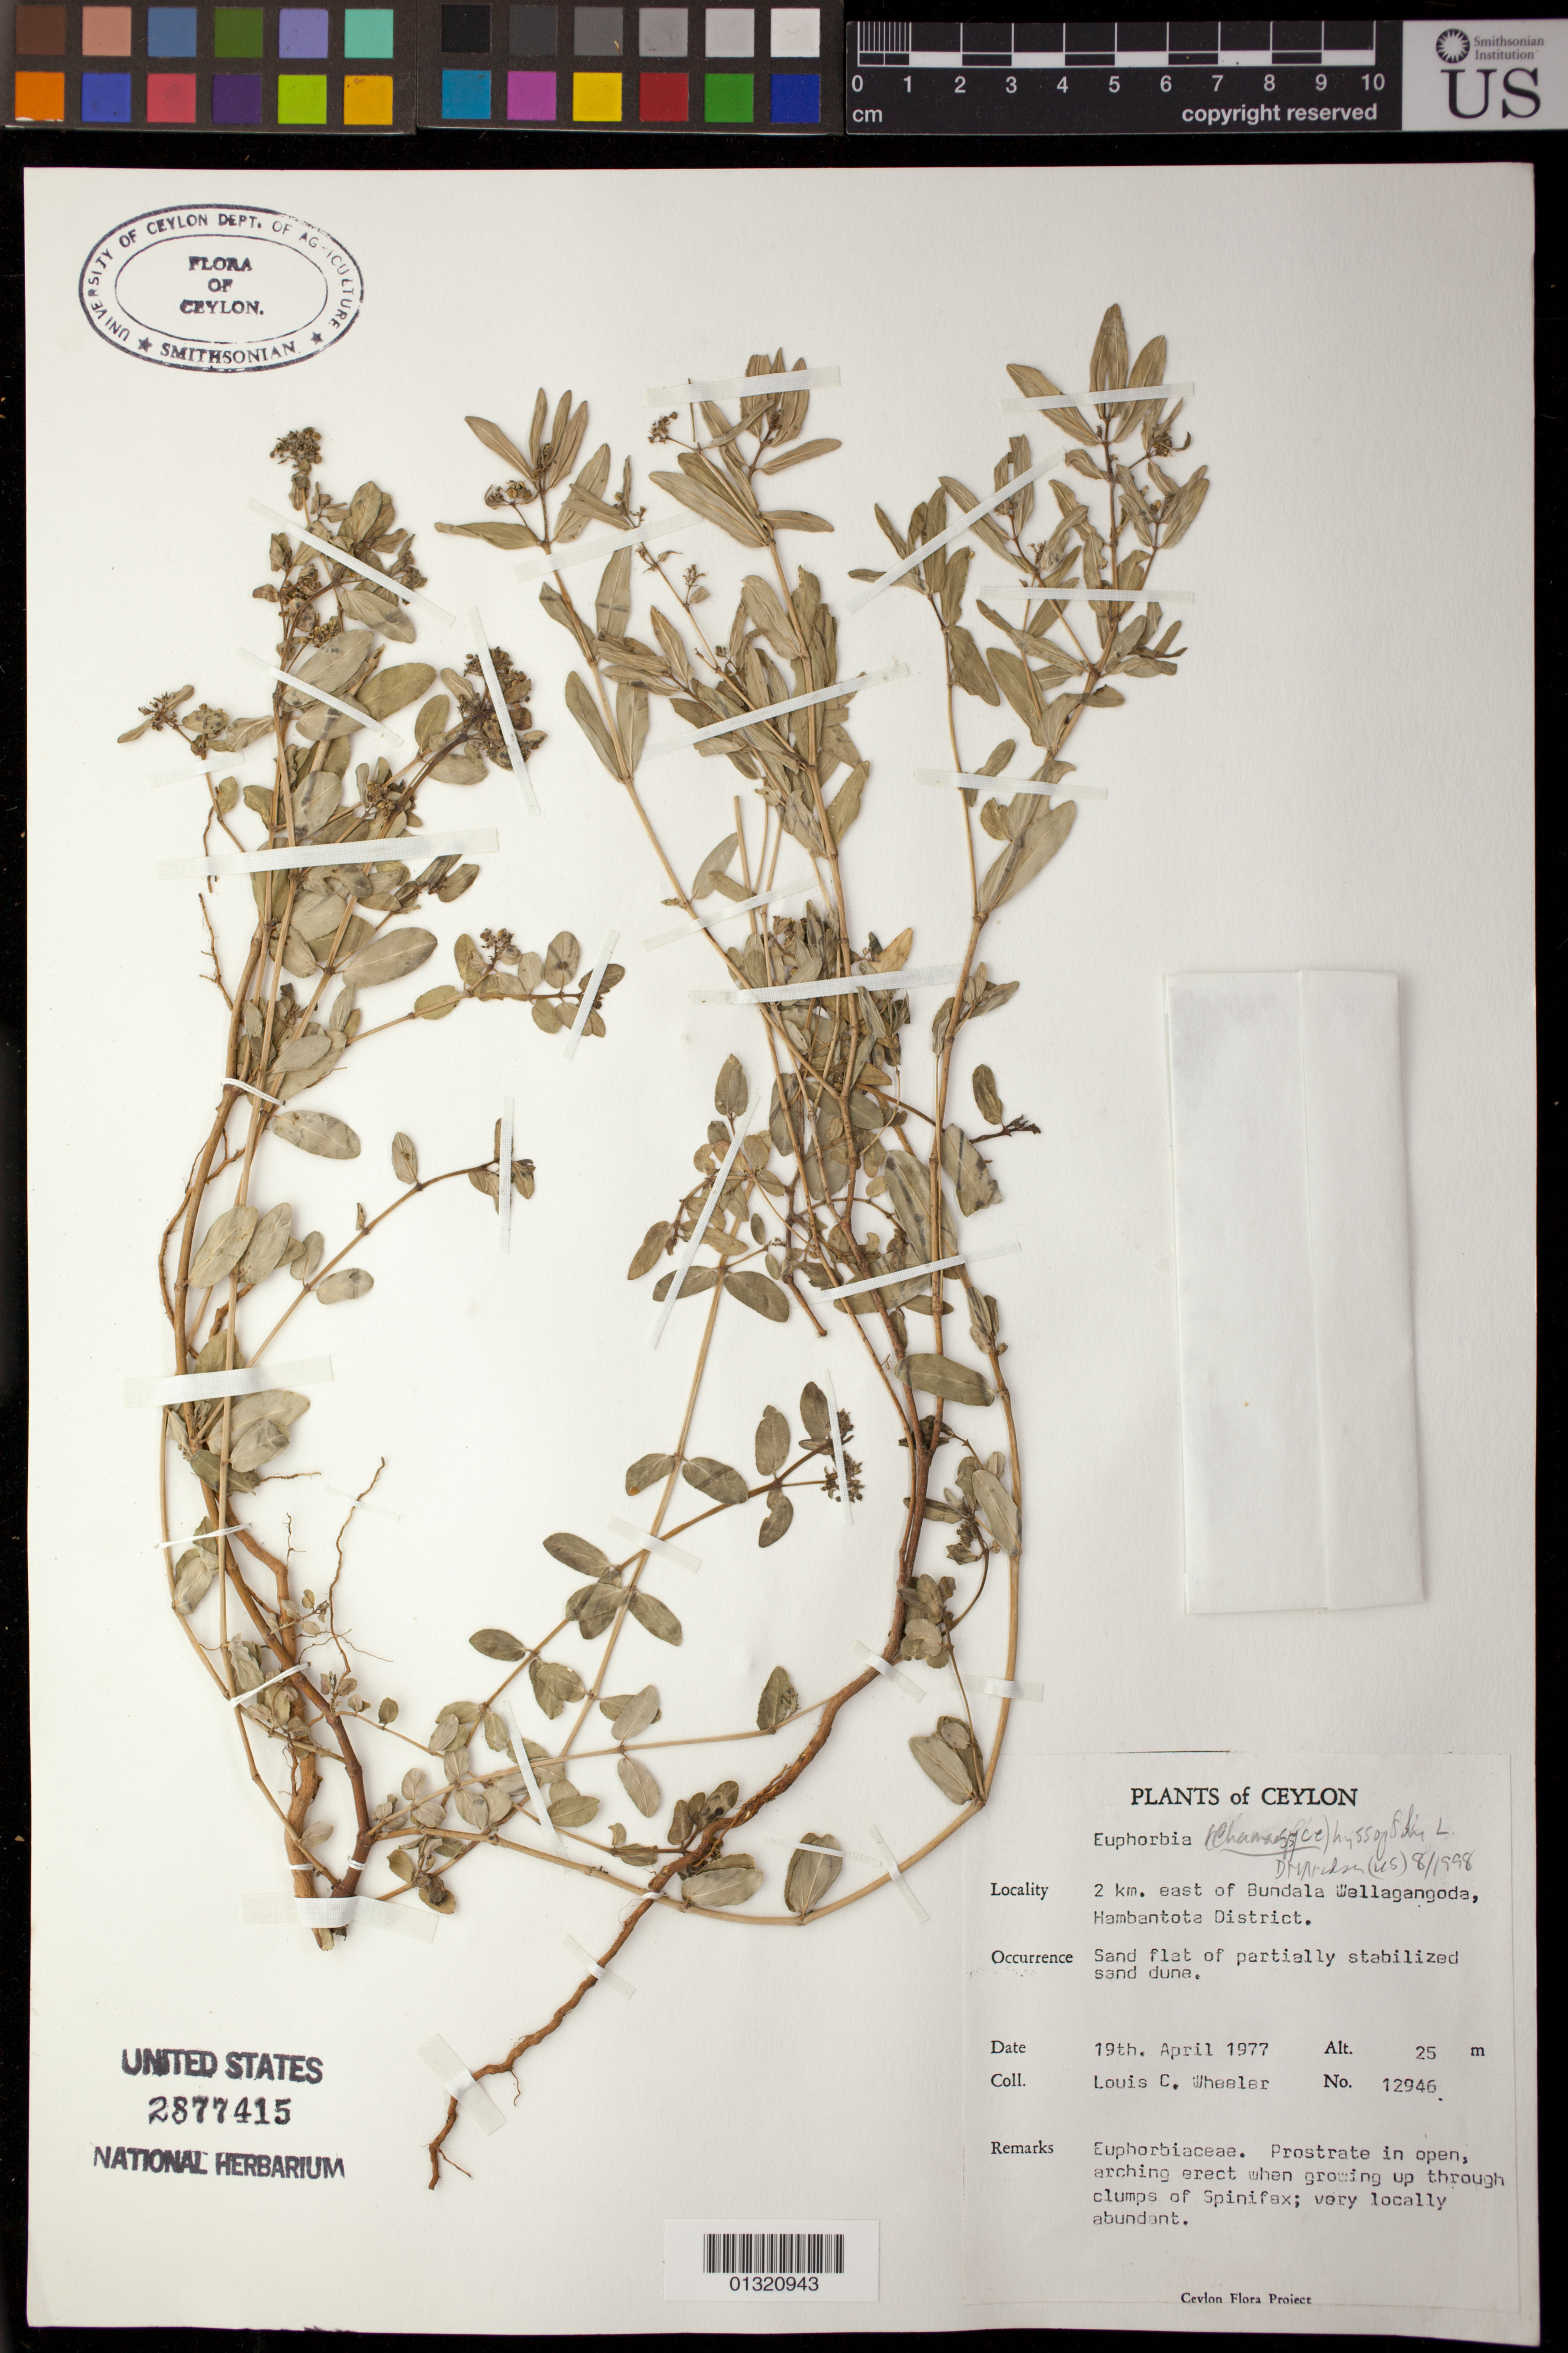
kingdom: Plantae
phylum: Tracheophyta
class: Magnoliopsida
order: Malpighiales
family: Euphorbiaceae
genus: Euphorbia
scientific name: Euphorbia hyssopifolia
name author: L.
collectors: L. C. Wheeler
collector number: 12946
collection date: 1977-04-19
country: Sri Lanka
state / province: Southern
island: Ceylon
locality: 2 km. east of Bundala Wellagangoda, Hambantota District.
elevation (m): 25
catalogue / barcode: US 2877415